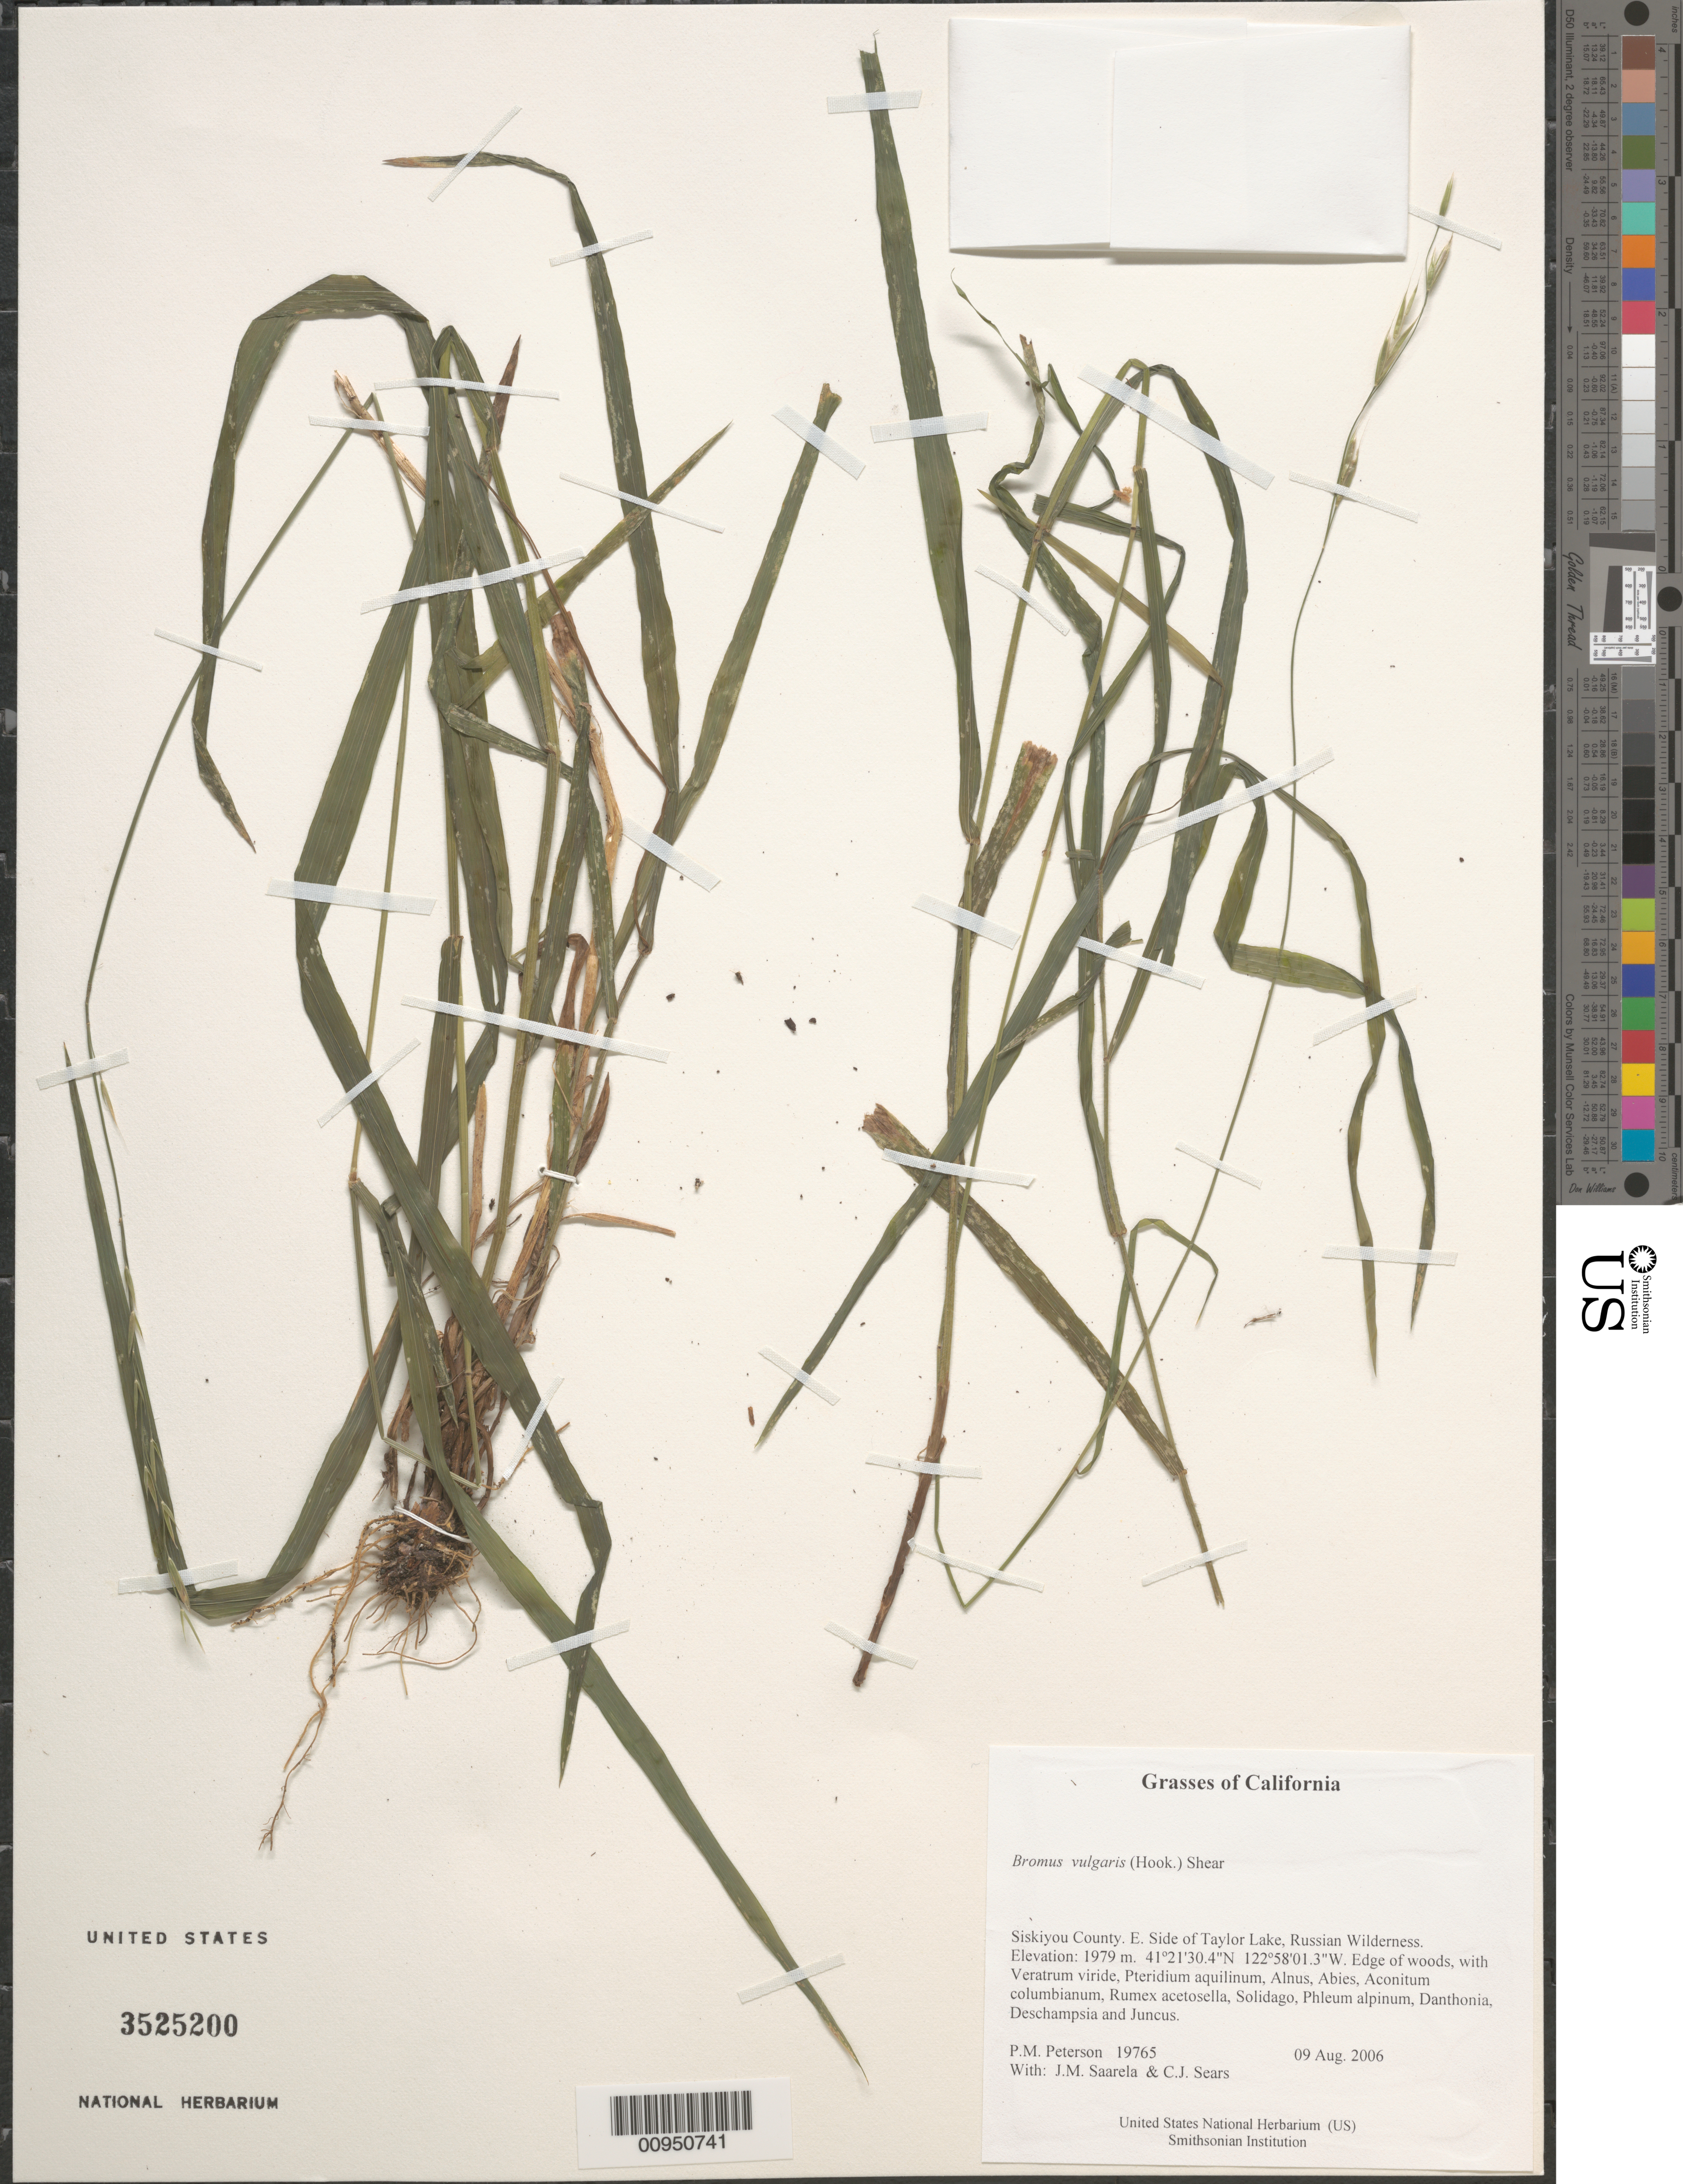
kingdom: Plantae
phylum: Tracheophyta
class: Liliopsida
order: Poales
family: Poaceae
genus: Bromus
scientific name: Bromus vulgaris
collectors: P. M. Peterson, J. Saarela & C. Sears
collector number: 19765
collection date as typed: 09 Aug 2006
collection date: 2006-08-09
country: United States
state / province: California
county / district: Siskiyou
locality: E. Side of Taylor Lake, Russian Wilderness.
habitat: Edge of woods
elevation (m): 1979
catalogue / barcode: US 3525200